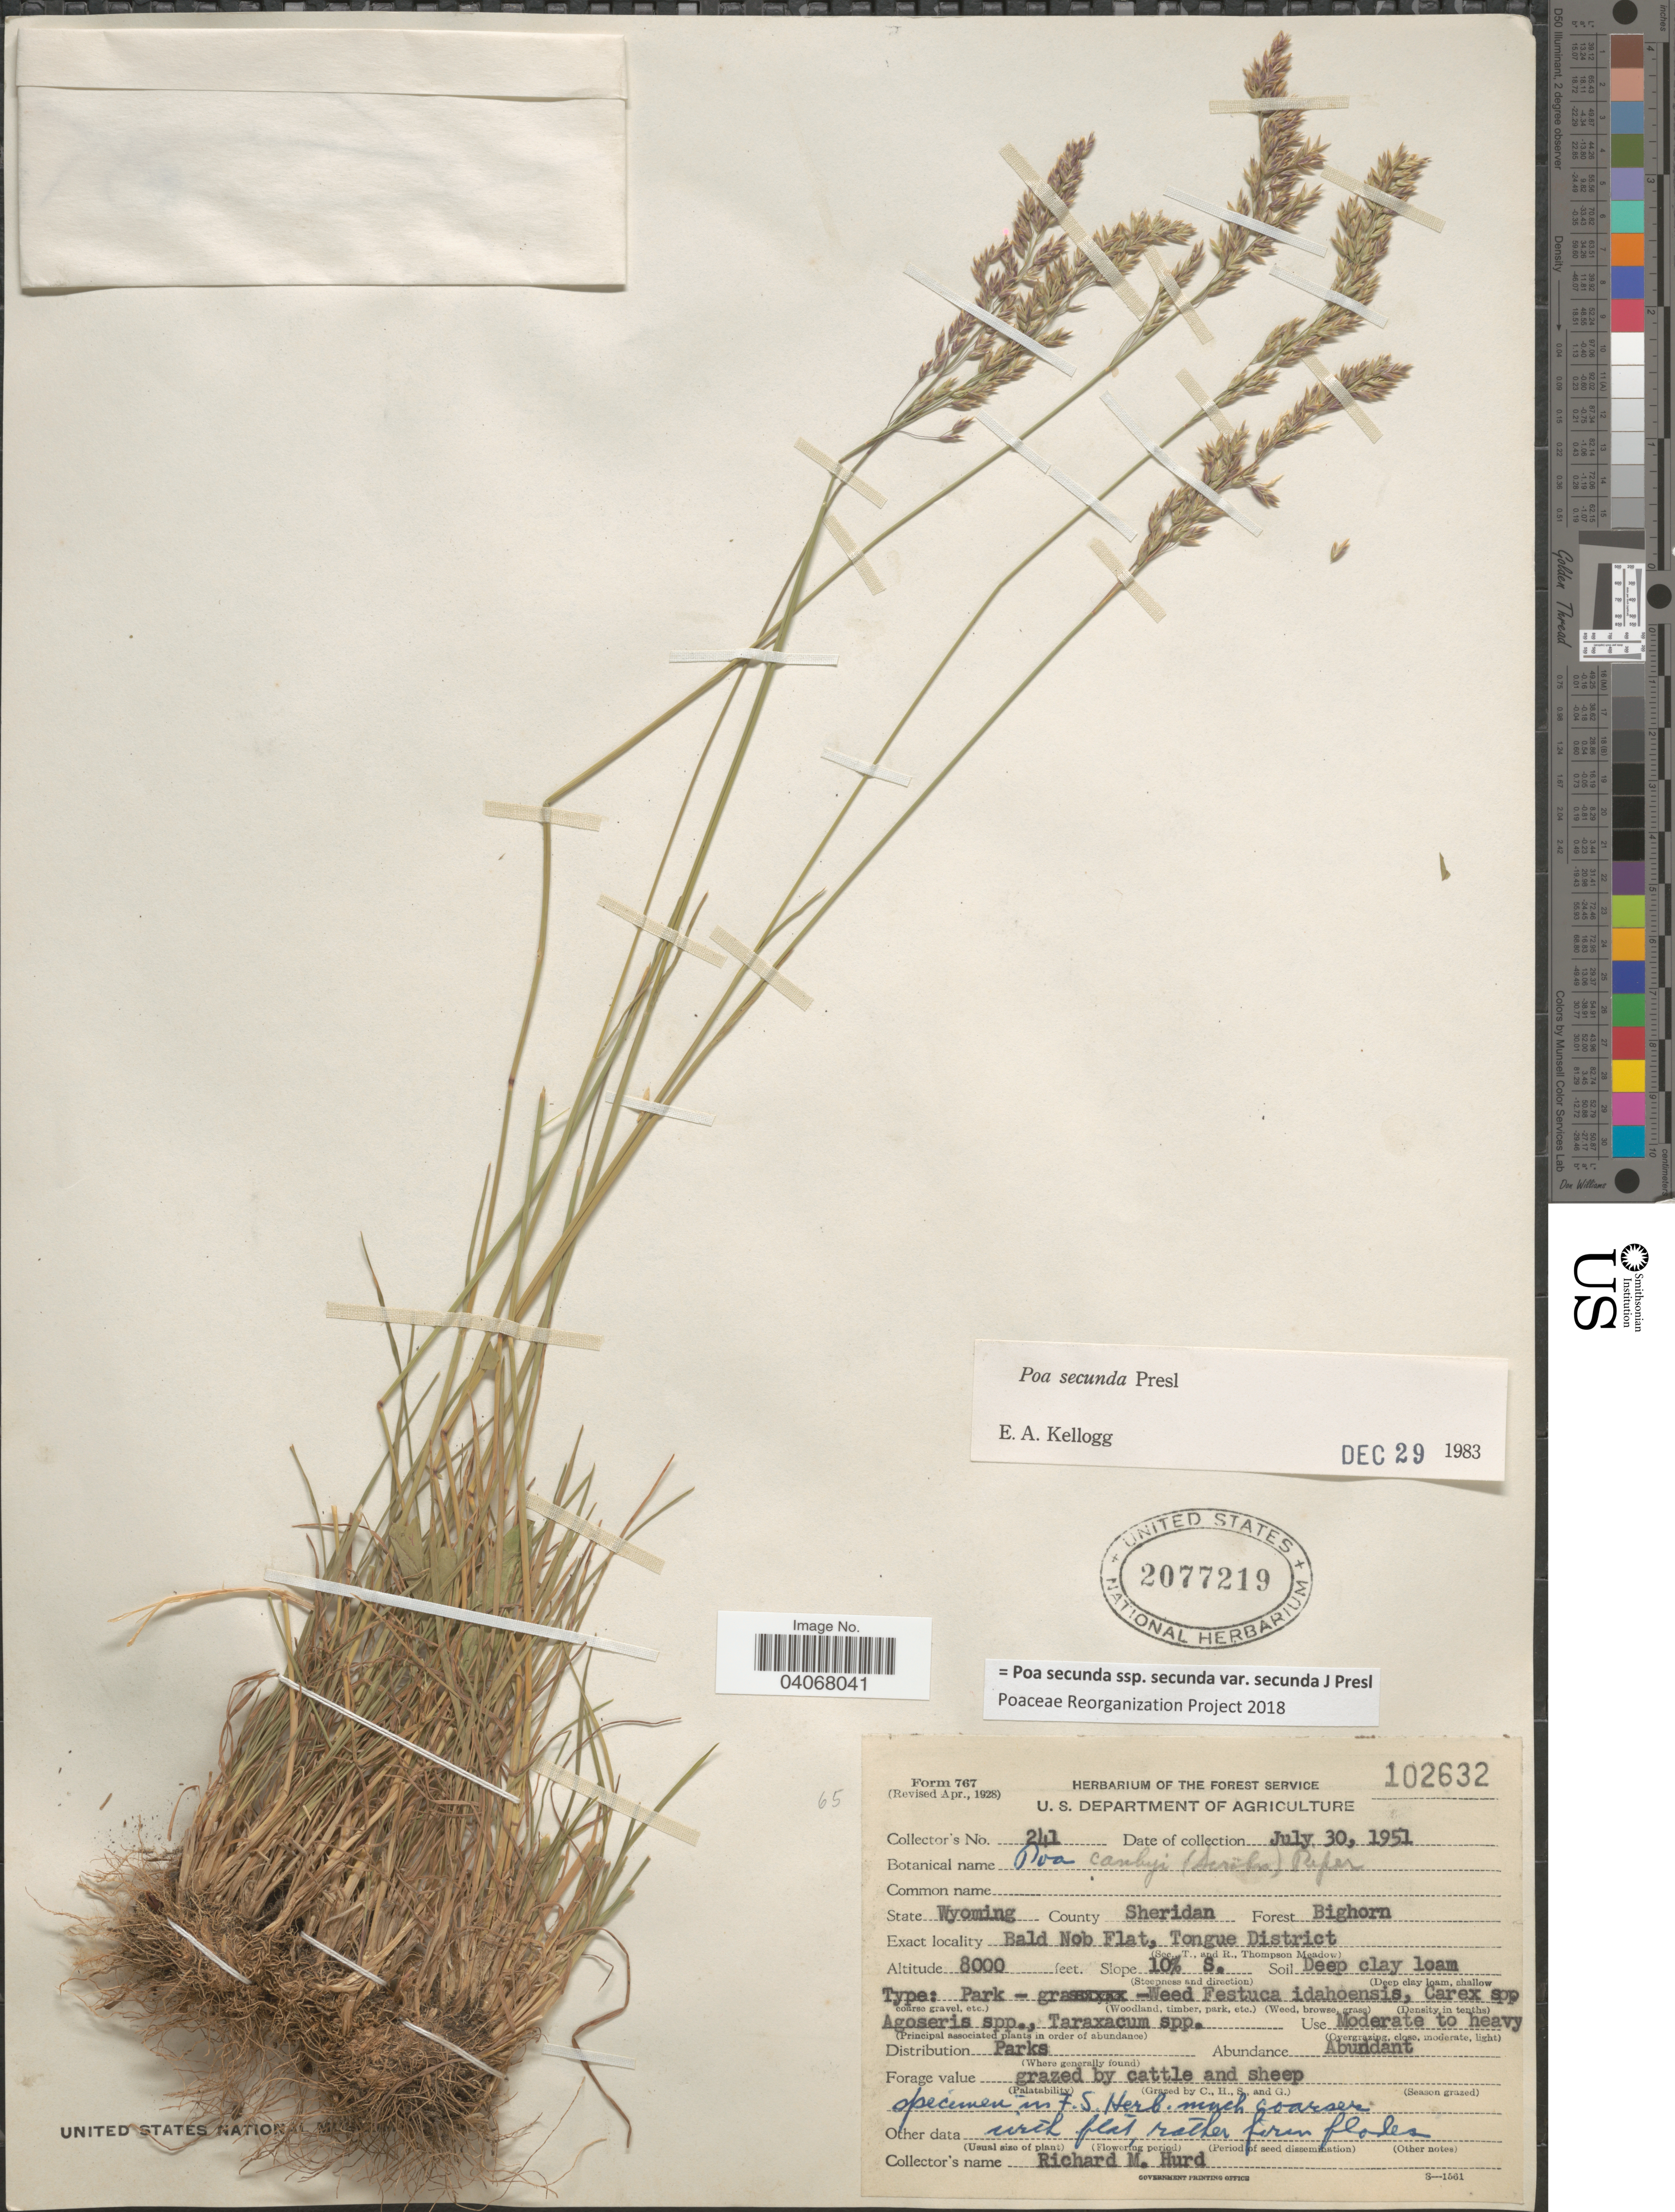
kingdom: Plantae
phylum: Tracheophyta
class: Liliopsida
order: Poales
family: Poaceae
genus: Poa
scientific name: Poa secunda subsp. secunda var. secunda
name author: J. Presl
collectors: R. Hurd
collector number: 241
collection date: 1951-07-30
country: United States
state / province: Wyoming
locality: County Sheridan. Forest Bighorn. Bald Nob Flat, Tongue District.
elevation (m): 2438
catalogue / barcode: US 2077219